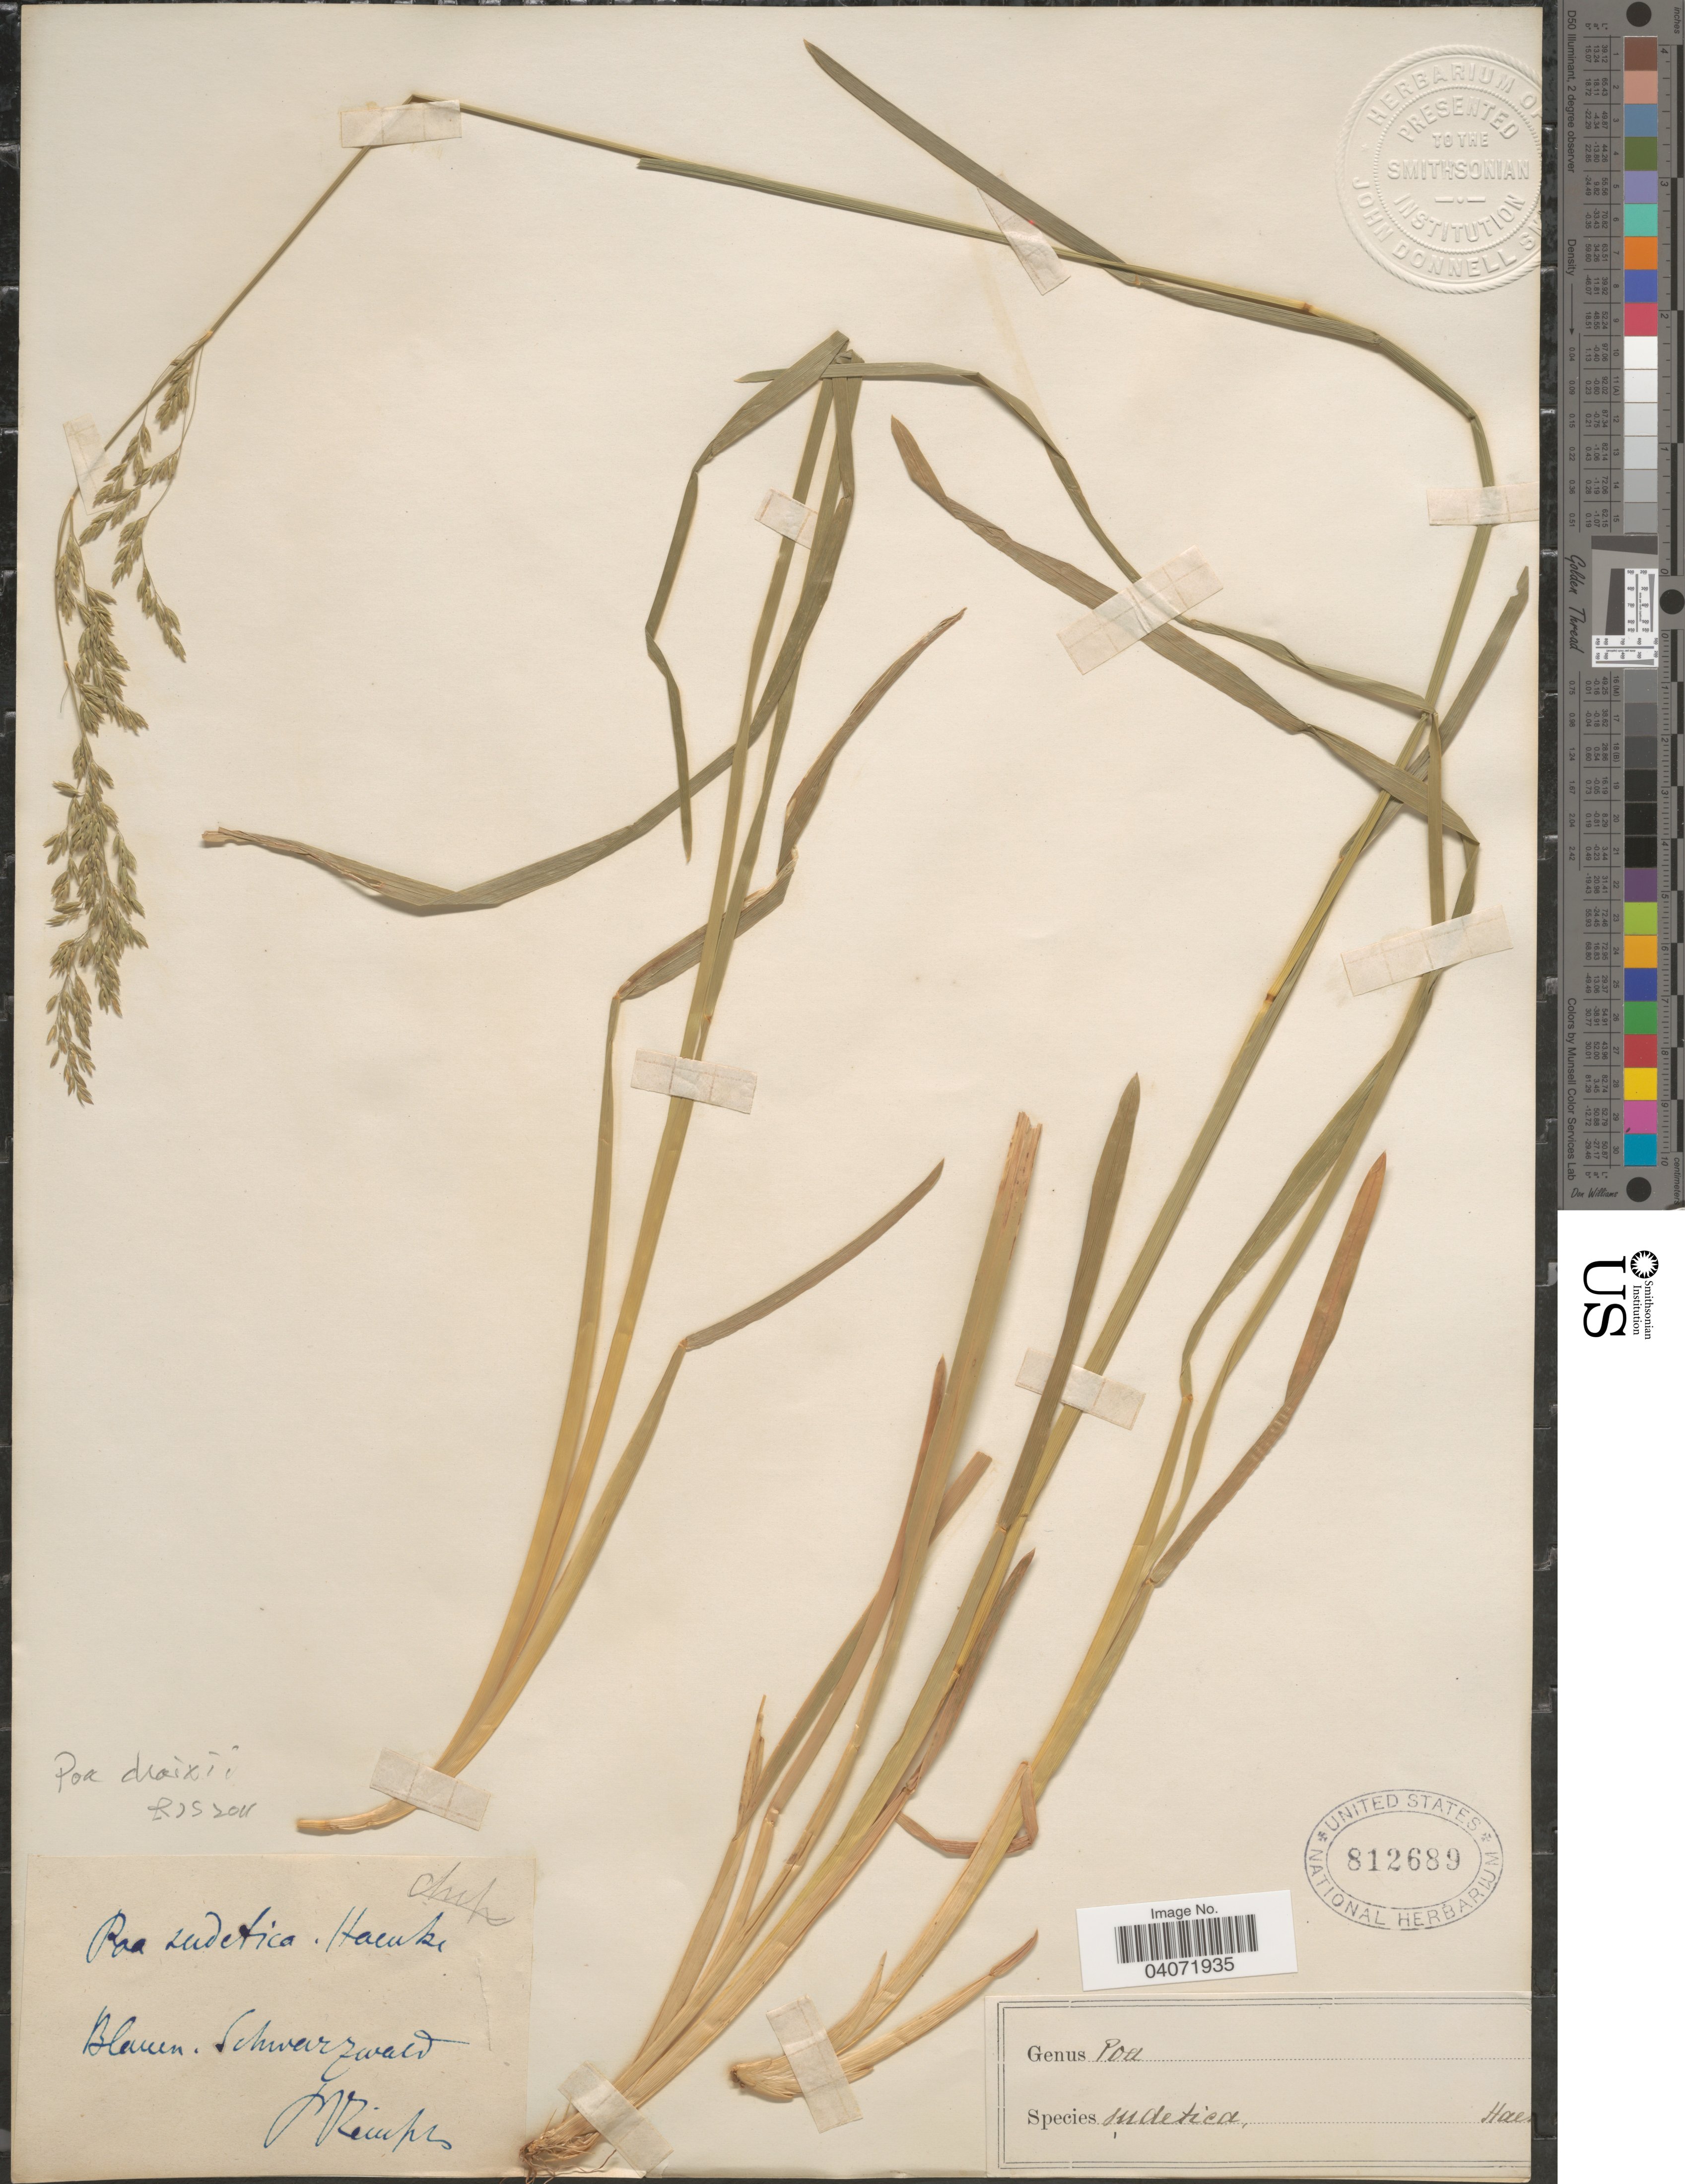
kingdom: Plantae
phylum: Tracheophyta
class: Liliopsida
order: Poales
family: Poaceae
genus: Poa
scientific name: Poa chaixii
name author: Vill.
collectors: P. Reinsch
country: Germany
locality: Blauen. Schwarzwald.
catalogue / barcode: US 812689